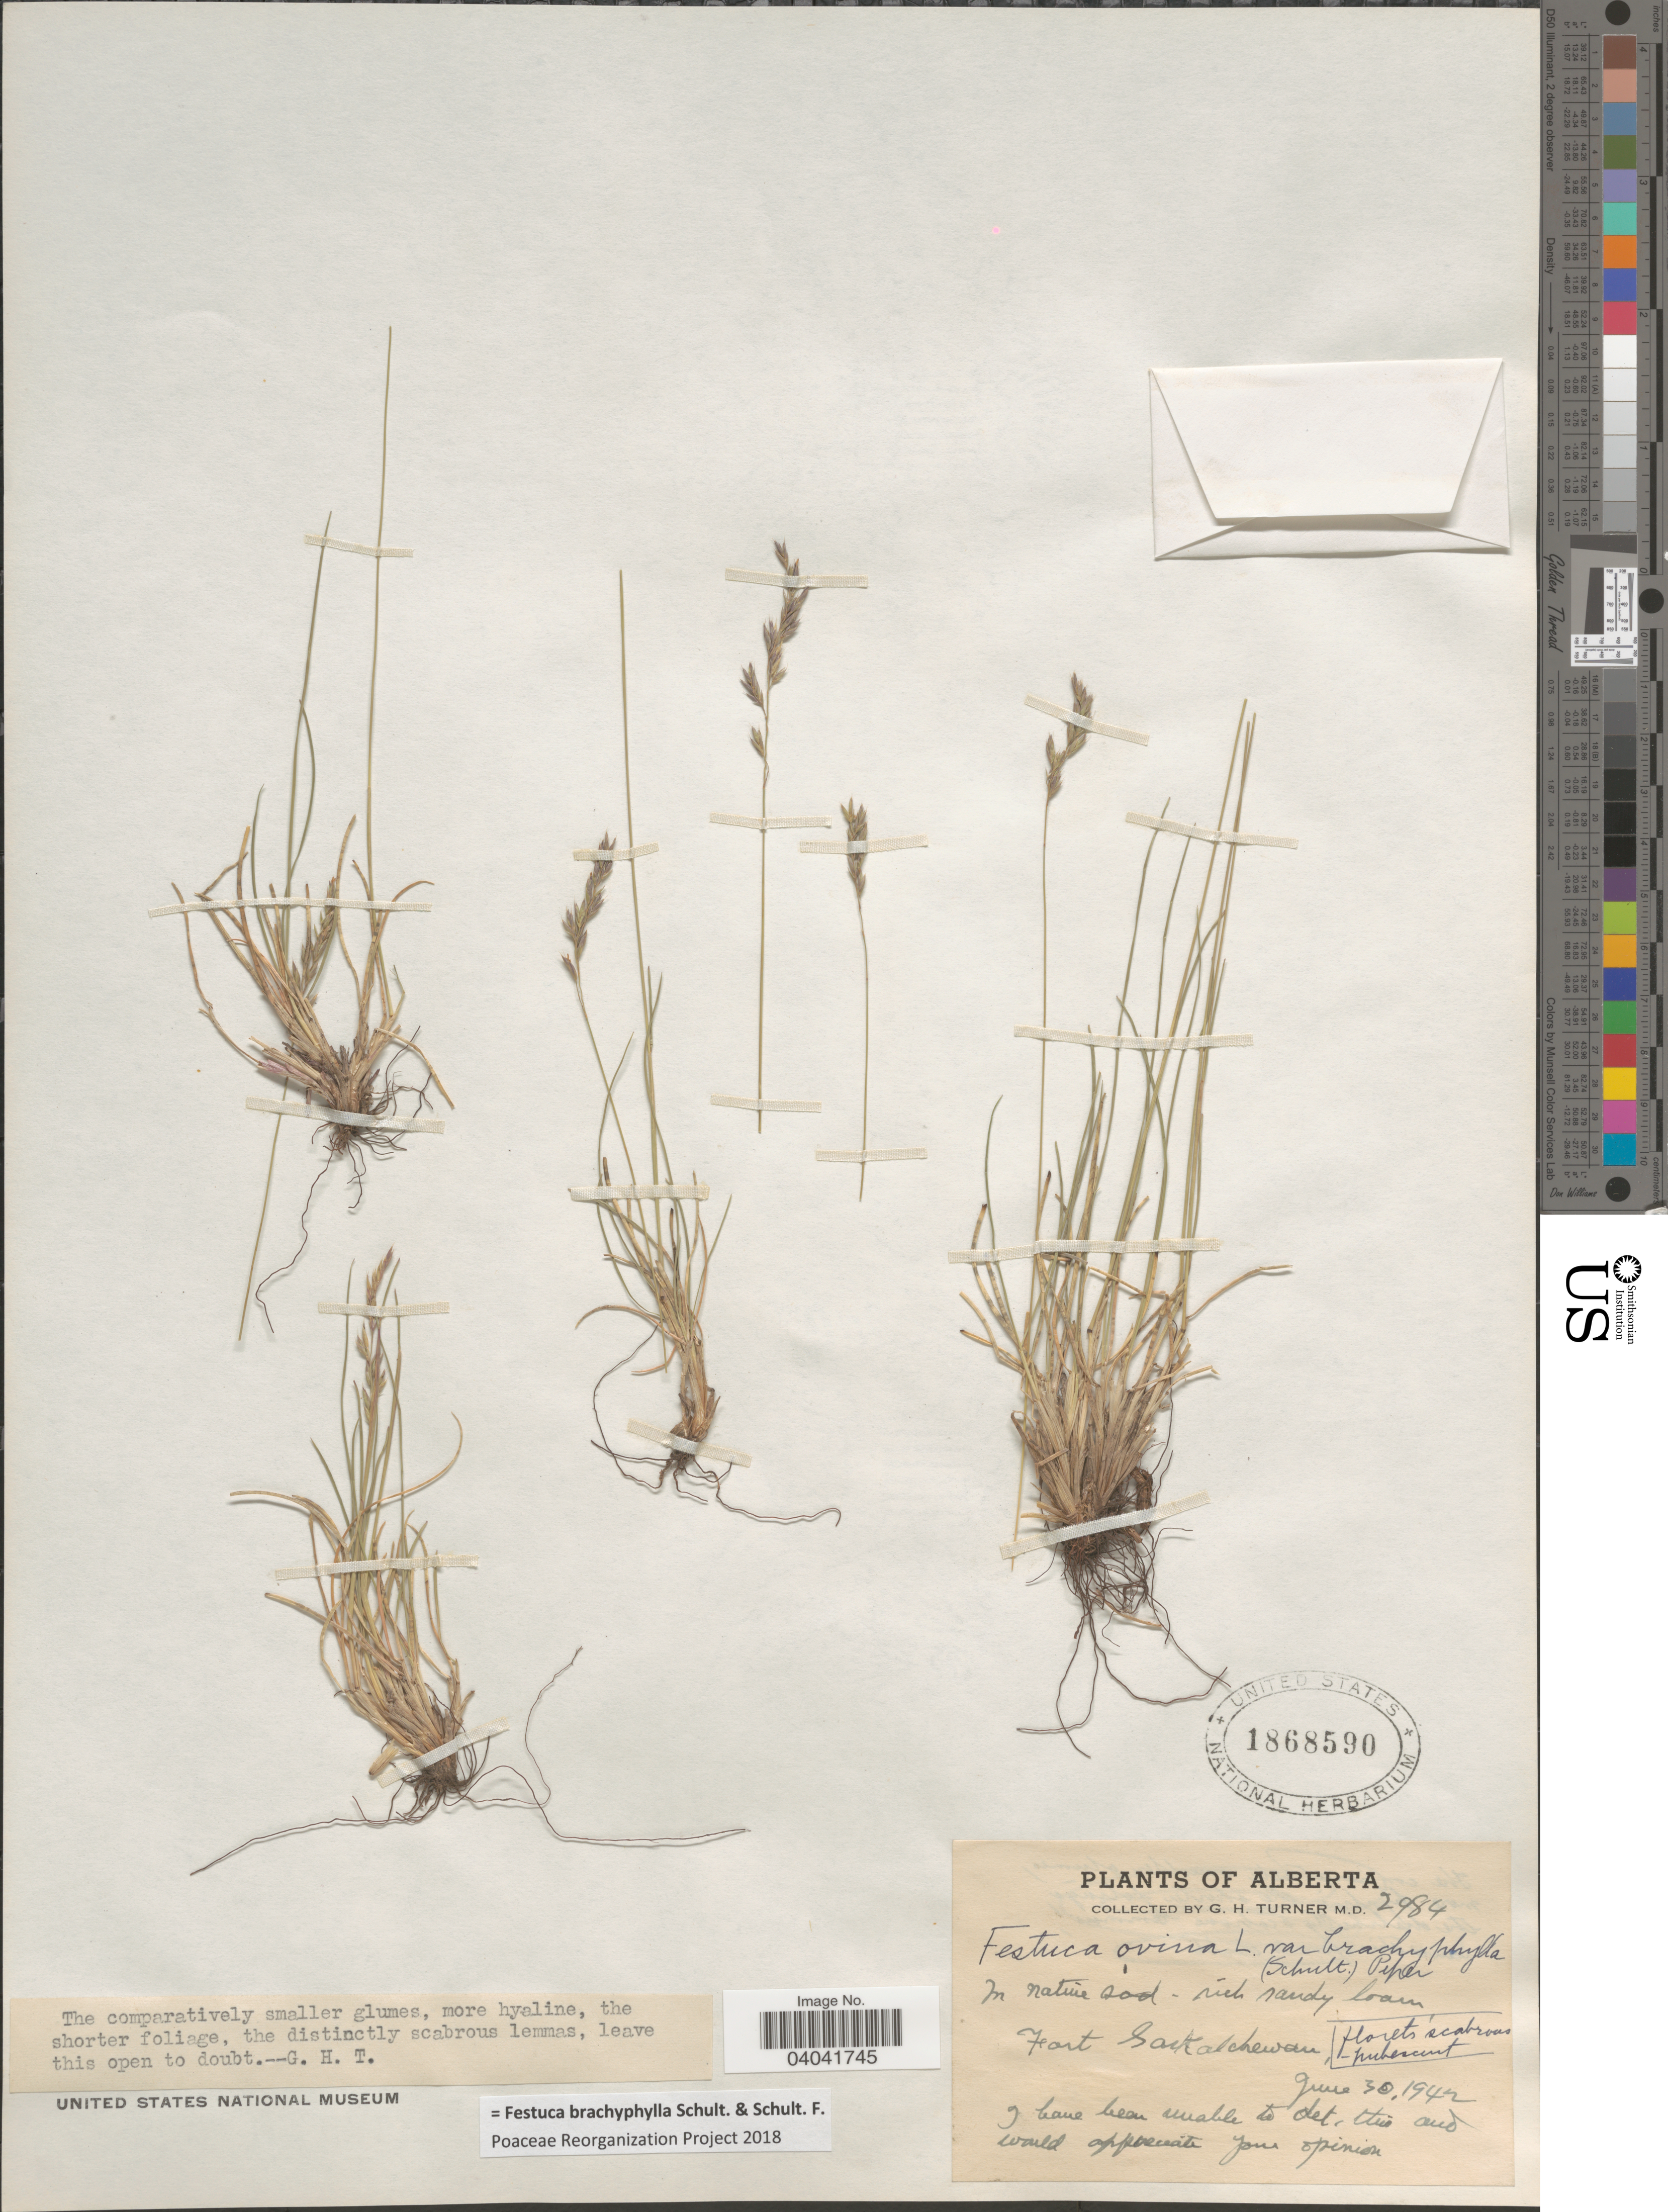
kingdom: Plantae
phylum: Tracheophyta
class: Liliopsida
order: Poales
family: Poaceae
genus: Festuca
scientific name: Festuca brachyphylla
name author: Schult. & Schult. f.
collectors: G. H. Turner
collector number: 2984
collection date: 1942-06-30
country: Canada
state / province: Alberta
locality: Fort Saskatchewan.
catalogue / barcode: US 1868590